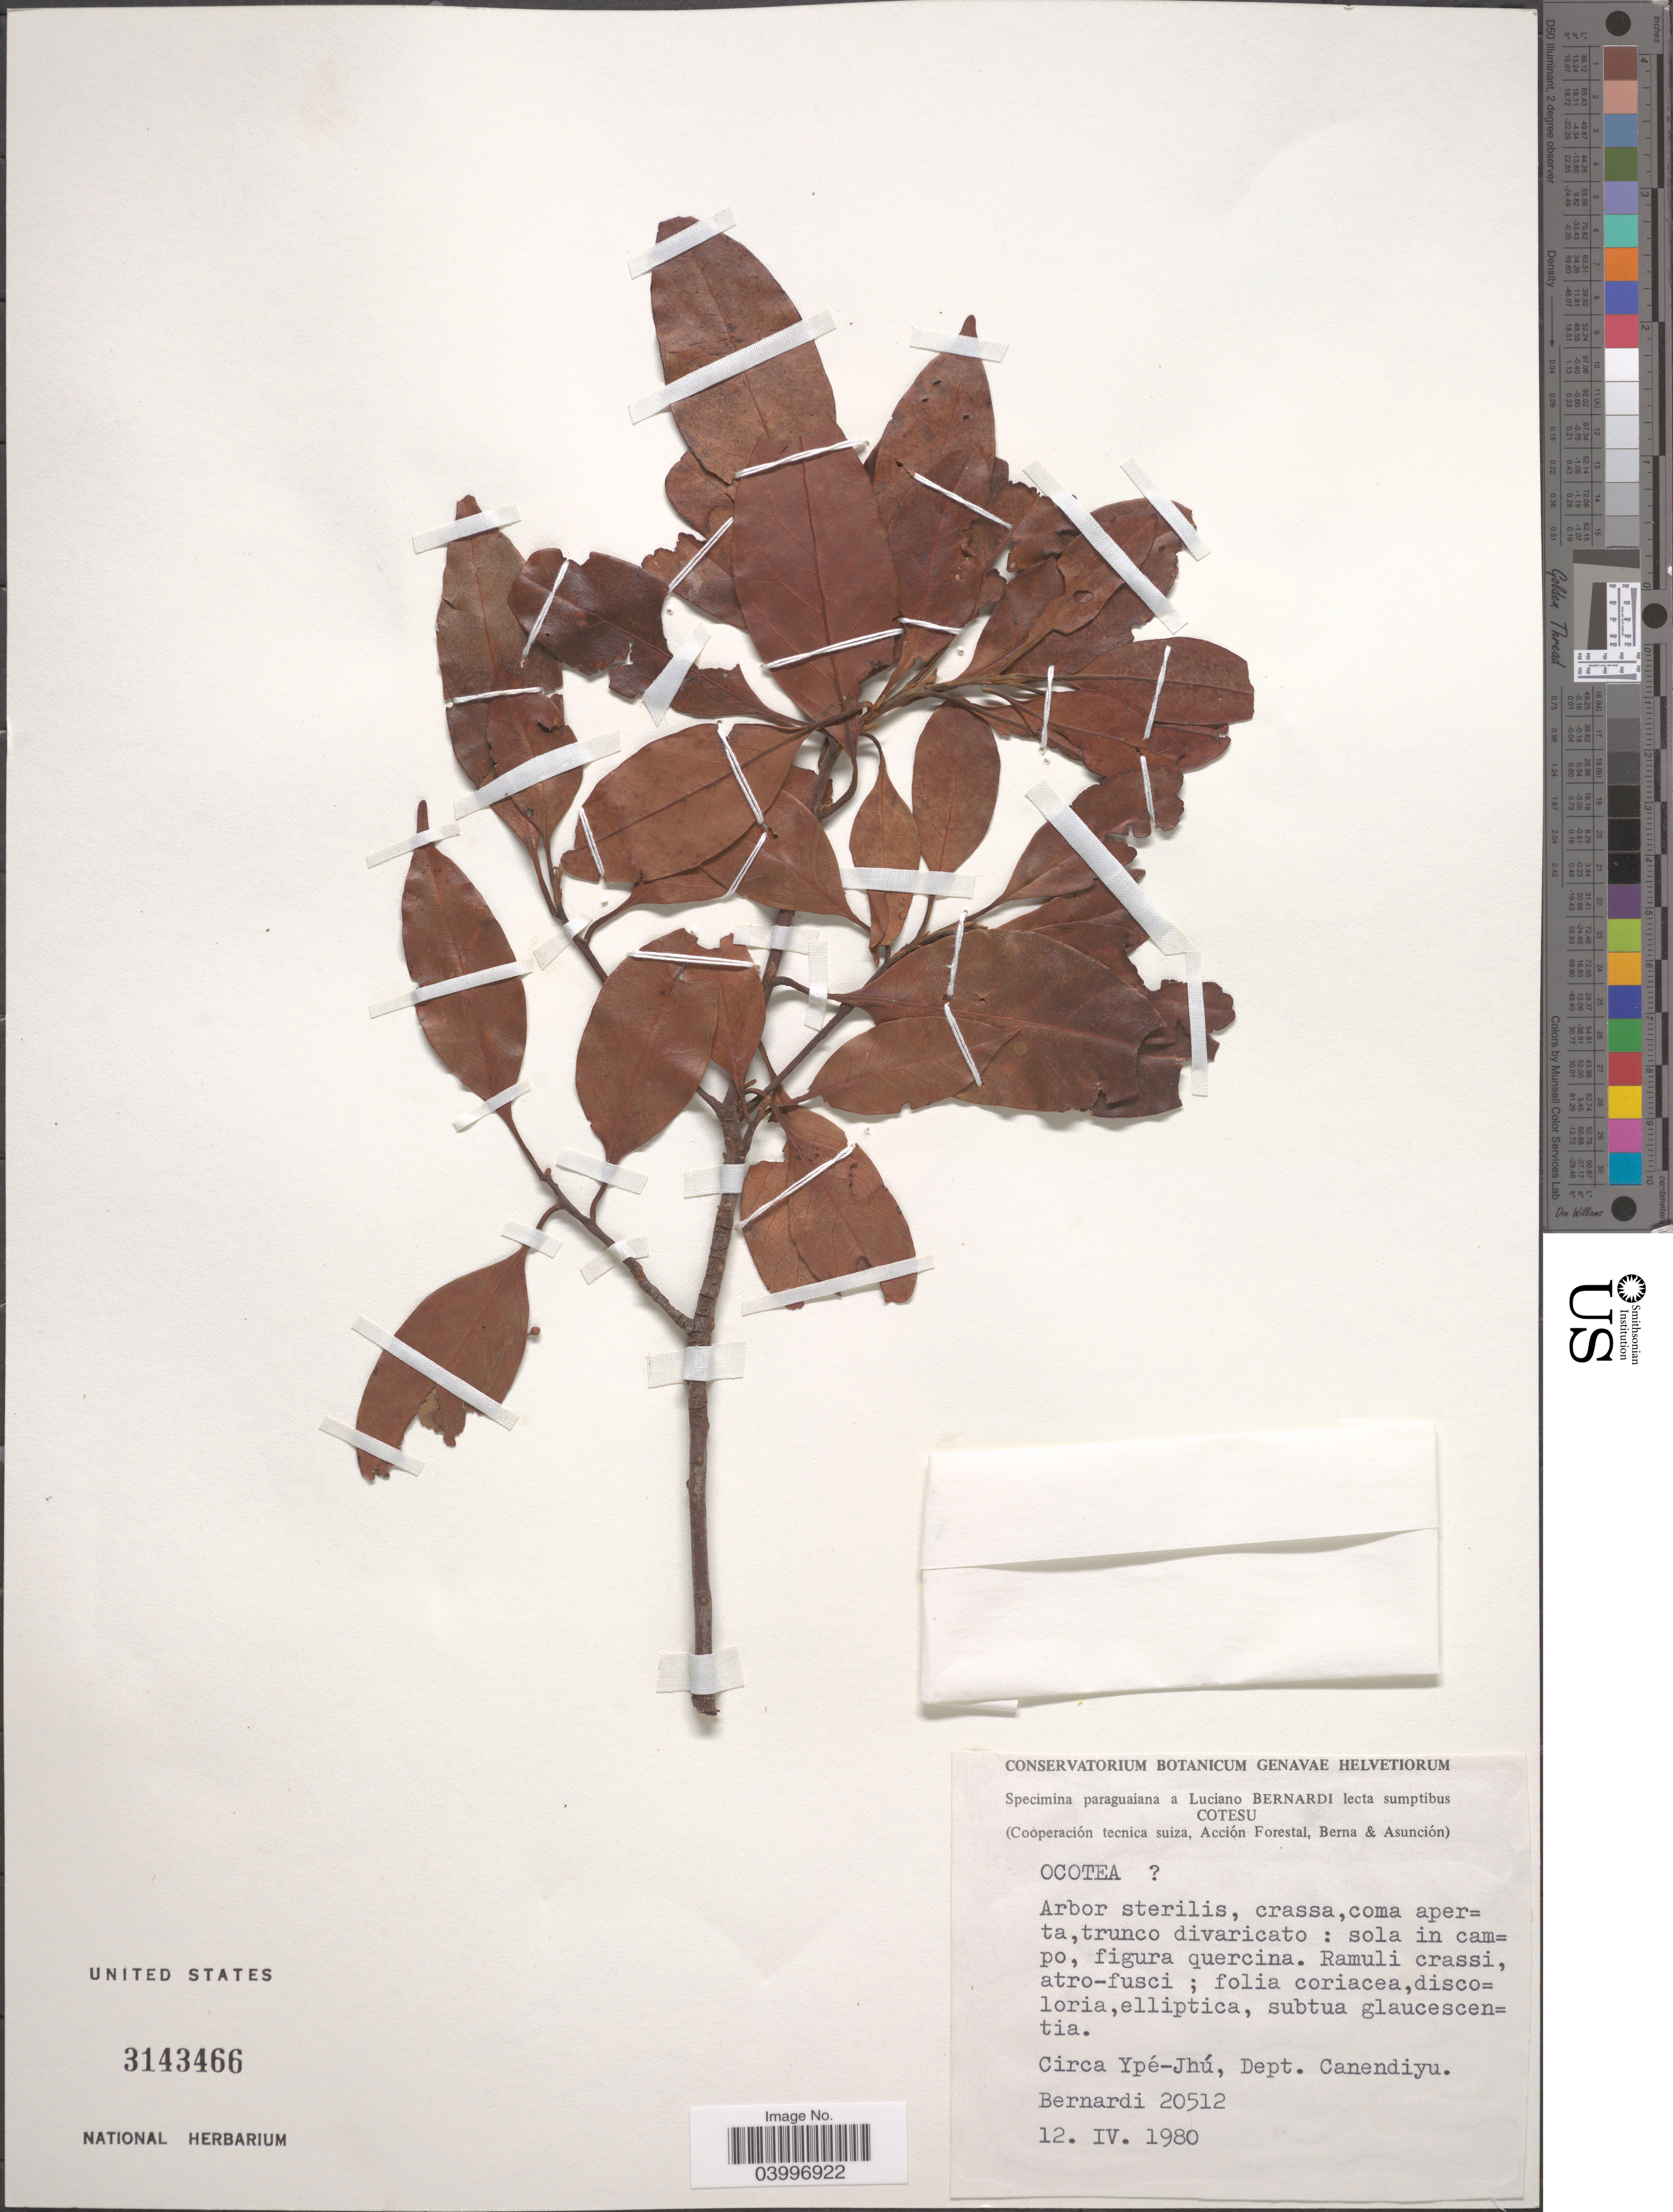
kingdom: Plantae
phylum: Tracheophyta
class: Magnoliopsida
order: Laurales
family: Lauraceae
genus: Ocotea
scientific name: Ocotea sp.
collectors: L. Bernardi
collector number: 20512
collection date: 1980-04-12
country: Paraguay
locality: Circa Ypé-Jhú, Dept. Canendiyu.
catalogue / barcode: US 3143466